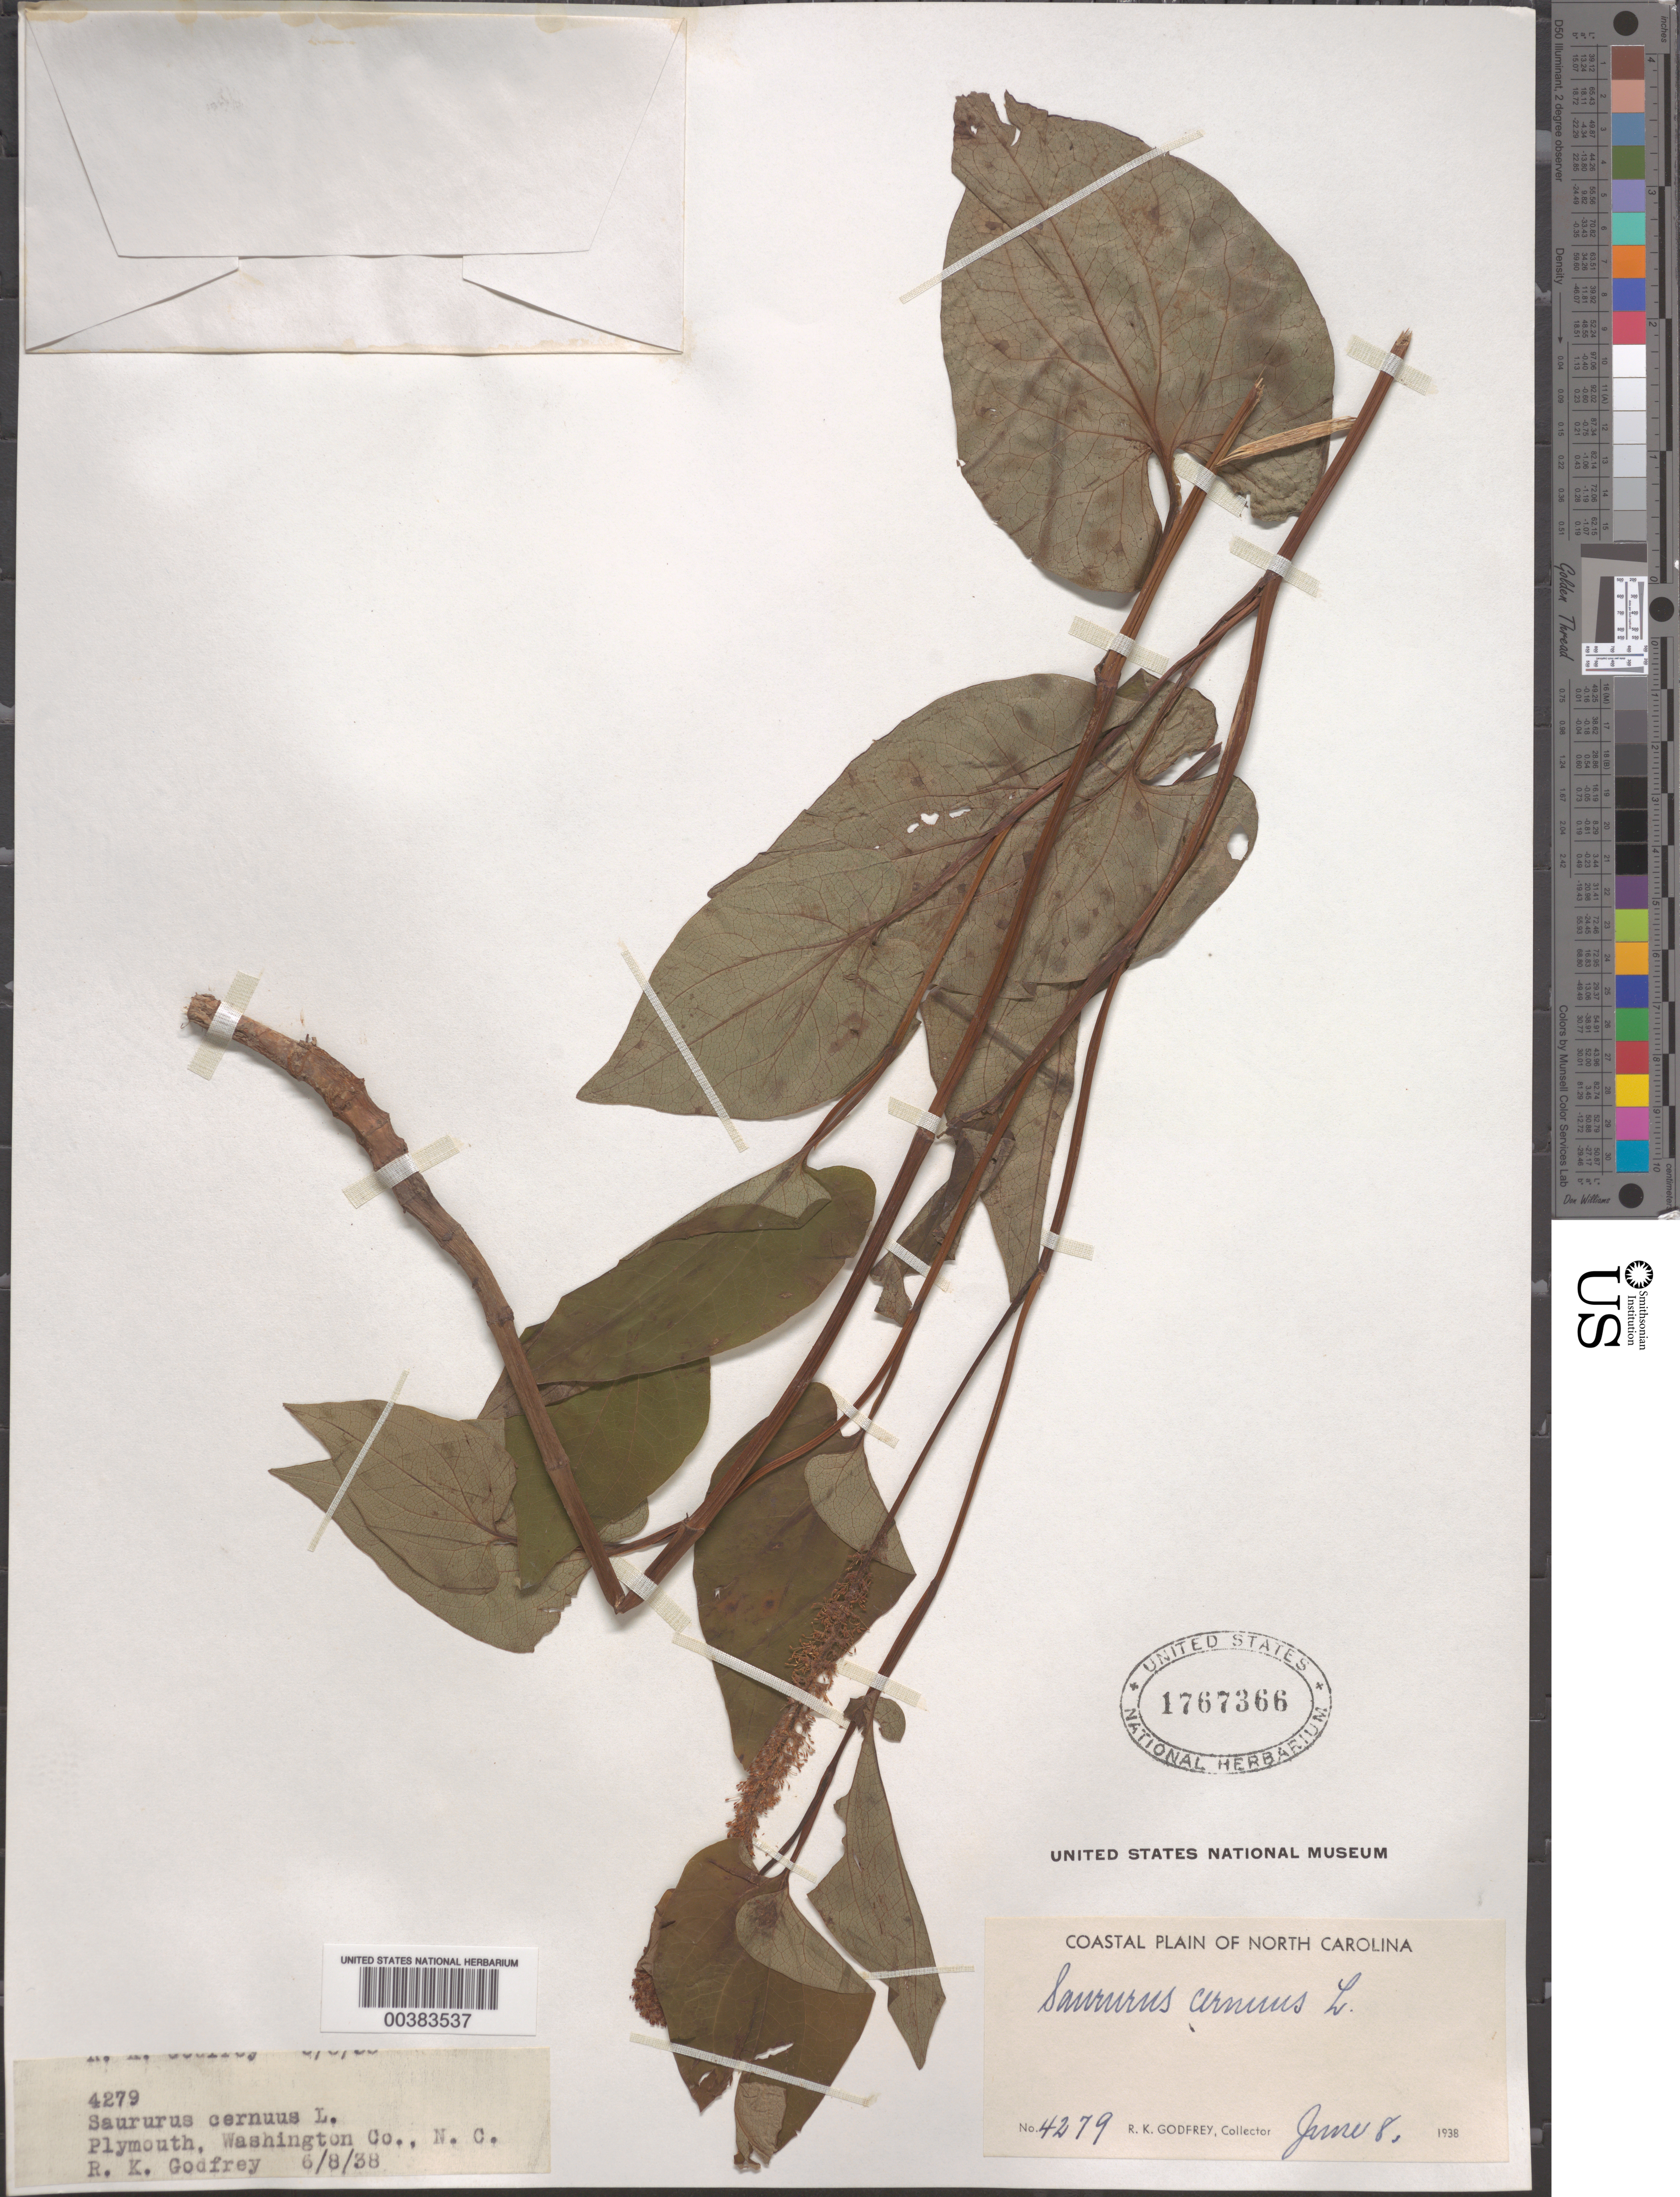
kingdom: Plantae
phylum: Tracheophyta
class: Magnoliopsida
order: Piperales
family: Saururaceae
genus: Saururus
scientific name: Saururus cernuus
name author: L.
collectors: R. K. Godfrey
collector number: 4279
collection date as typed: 08 Jun 1938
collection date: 1938-06-08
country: United States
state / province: North Carolina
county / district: Washington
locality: Plymouth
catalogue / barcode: US 1767366